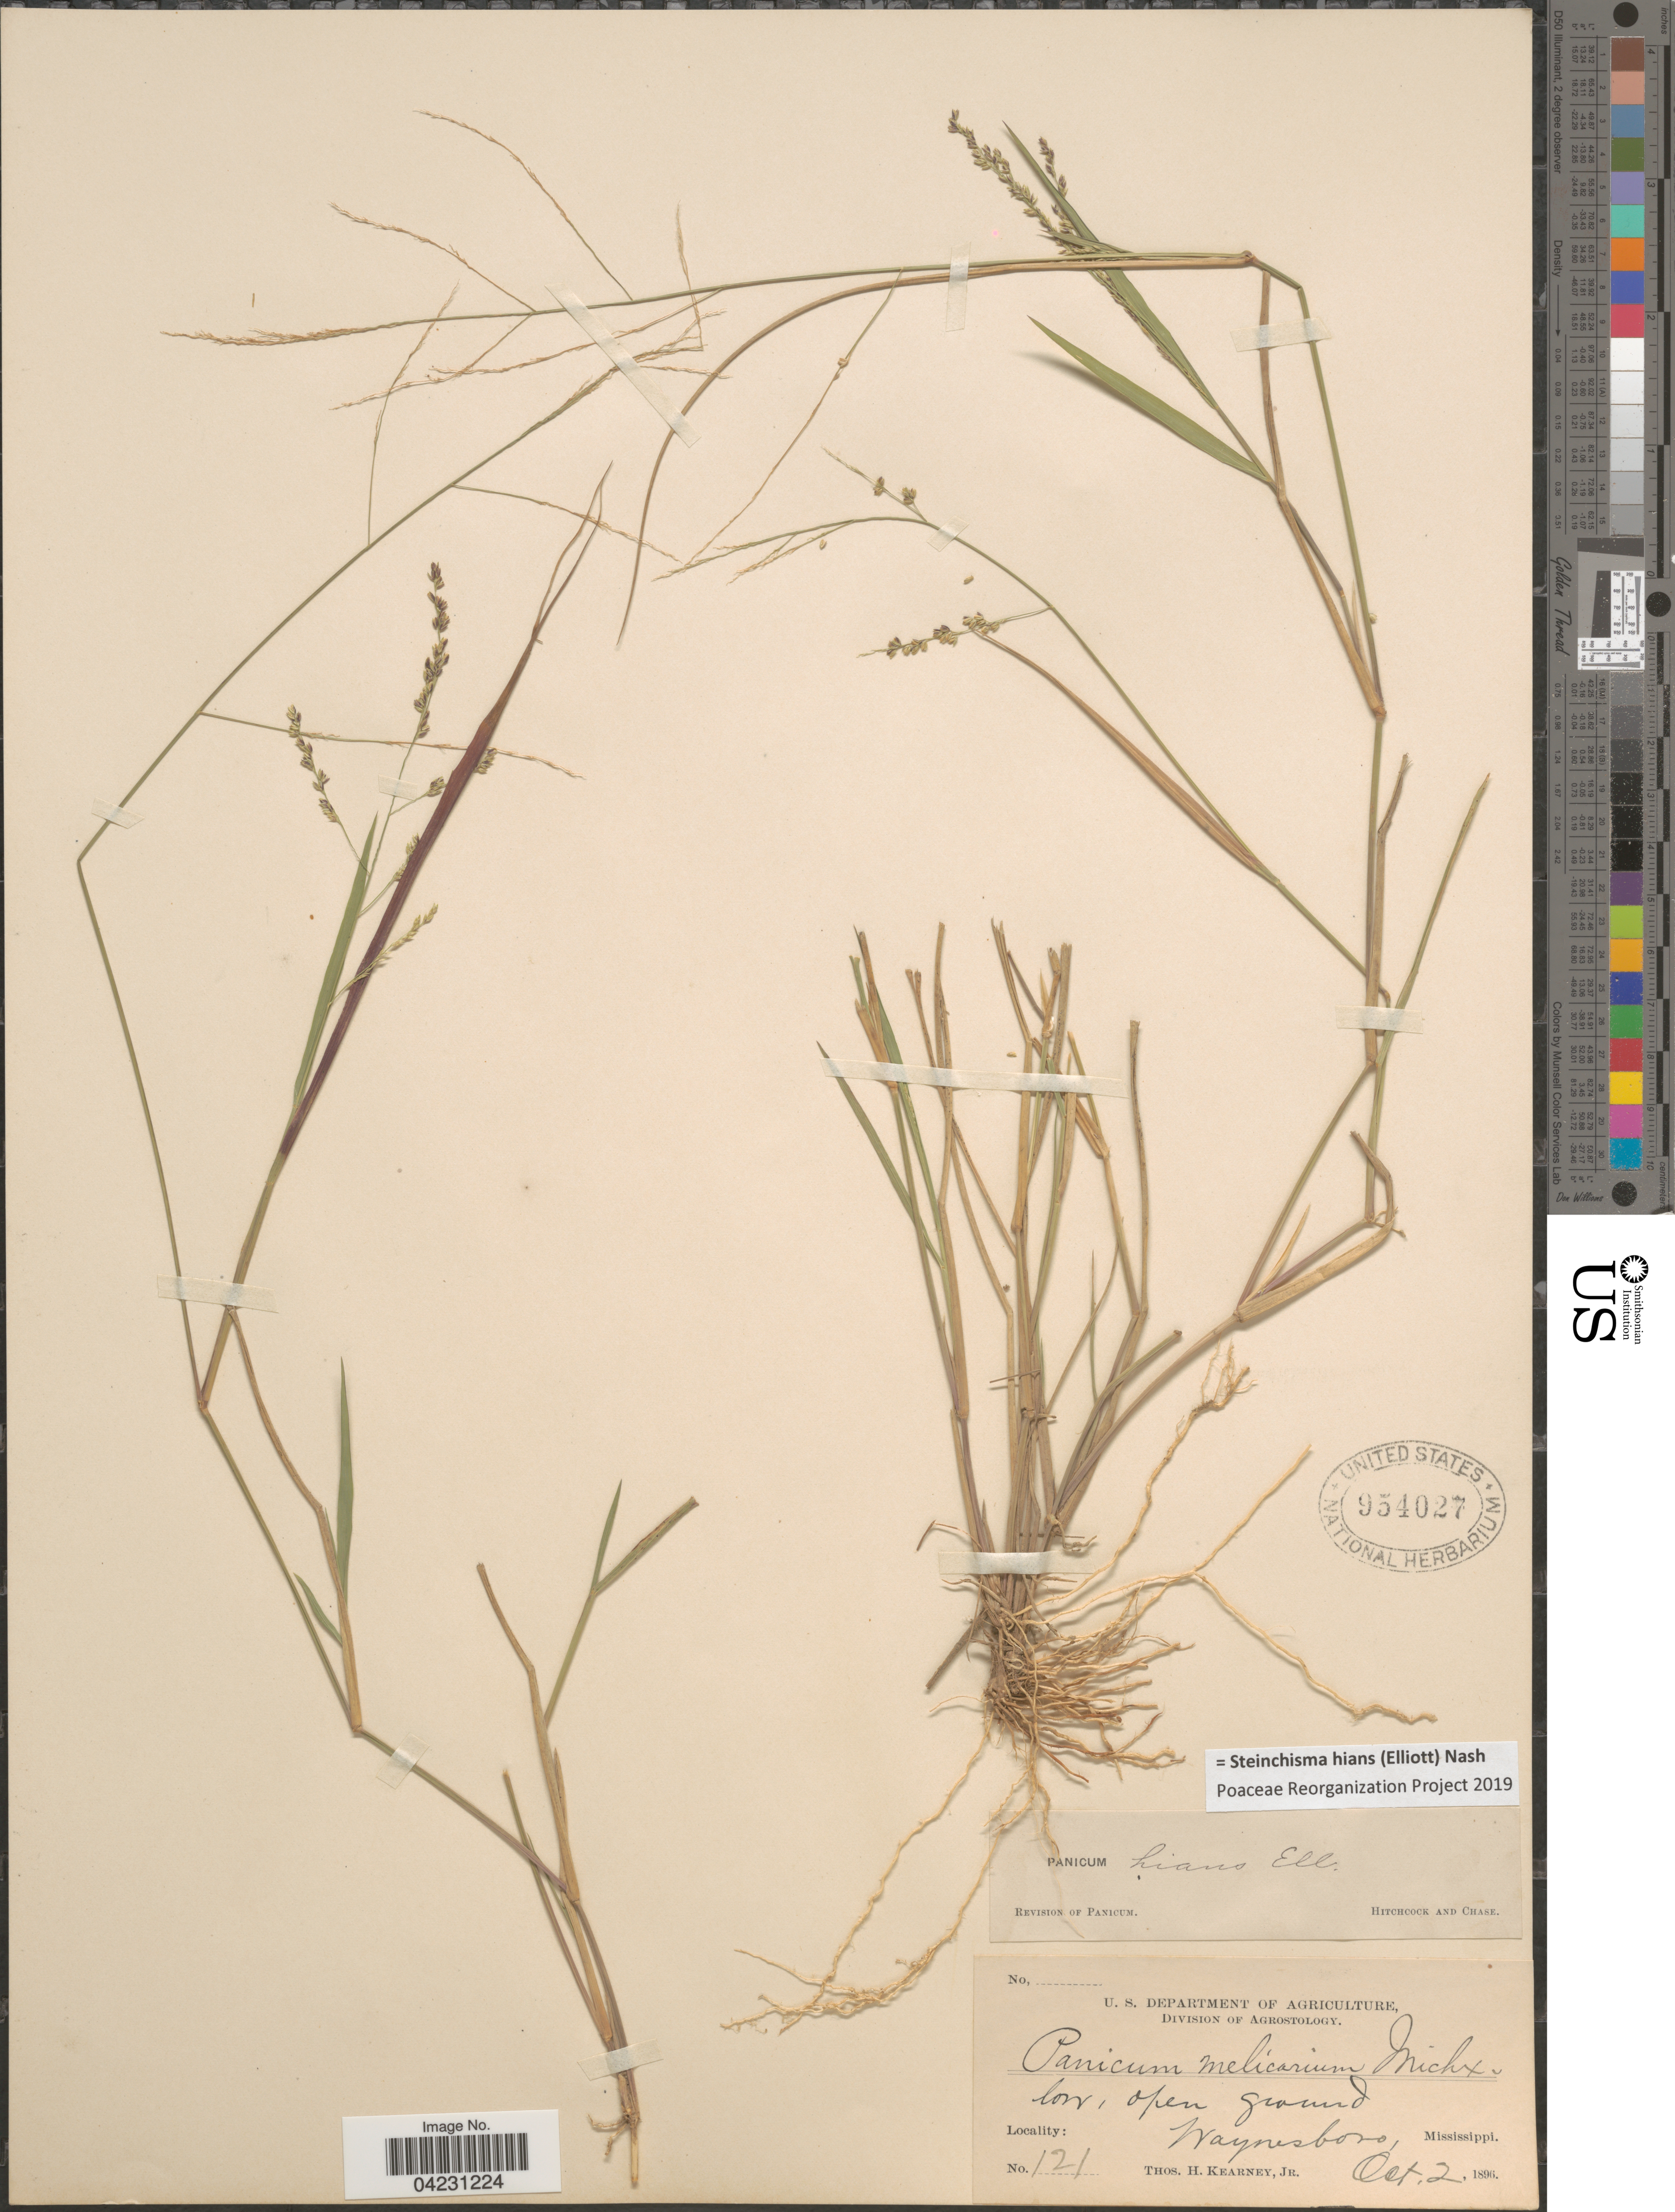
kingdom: Plantae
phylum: Tracheophyta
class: Liliopsida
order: Poales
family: Poaceae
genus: Steinchisma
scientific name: Steinchisma hians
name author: (Elliott) Nash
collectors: T. H. Kearney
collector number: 121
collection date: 1896-10-02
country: United States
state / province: Mississippi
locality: Low, open ground. Waynesboro.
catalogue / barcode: US 954027